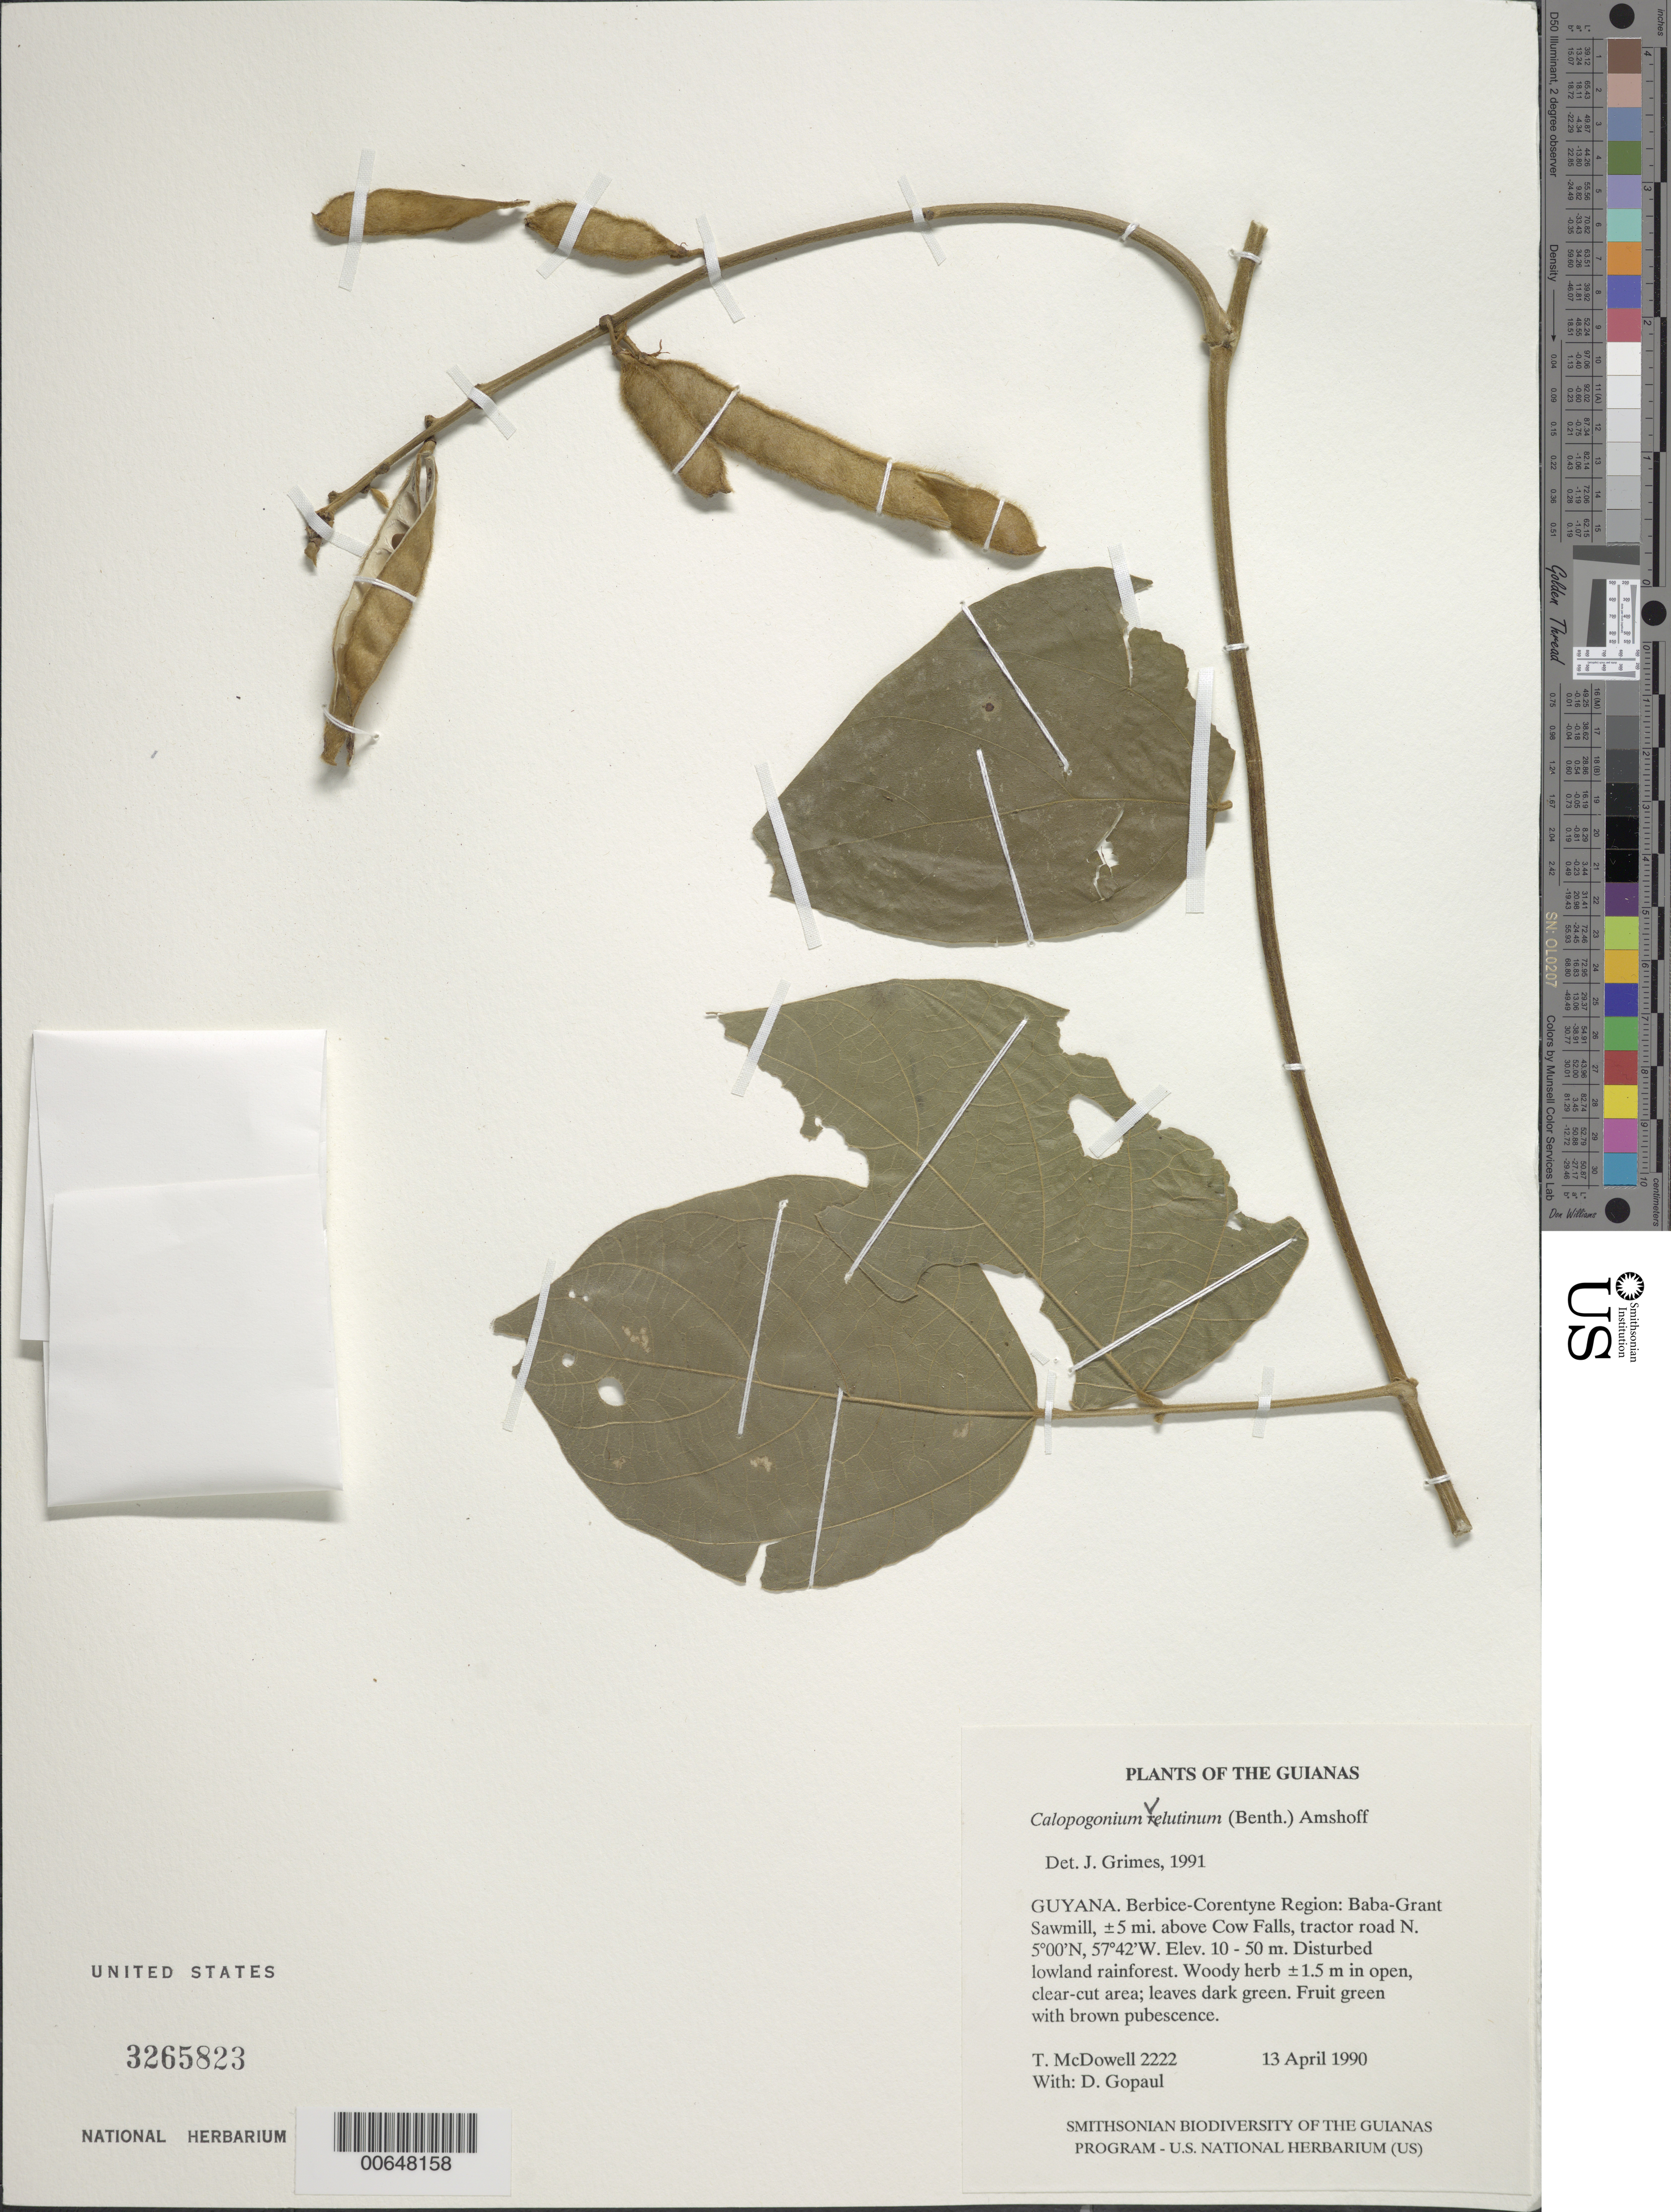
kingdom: Plantae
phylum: Tracheophyta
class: Magnoliopsida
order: Fabales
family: Fabaceae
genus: Calopogonium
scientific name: Calopogonium velutinum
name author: (Benth.) Amshoff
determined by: Grimes, J.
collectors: T. McDowell & D. Gopaul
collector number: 2222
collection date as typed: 13 April 1990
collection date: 1990-04-13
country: Guyana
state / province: E. Berbice-Corentyne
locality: Baba-Grant Sawmill, ±5 mi. above Cow Falls, Corentyne River. Tractor road N from landing and camp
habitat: Disturbed lowland rainforest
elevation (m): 10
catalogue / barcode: US 3265823